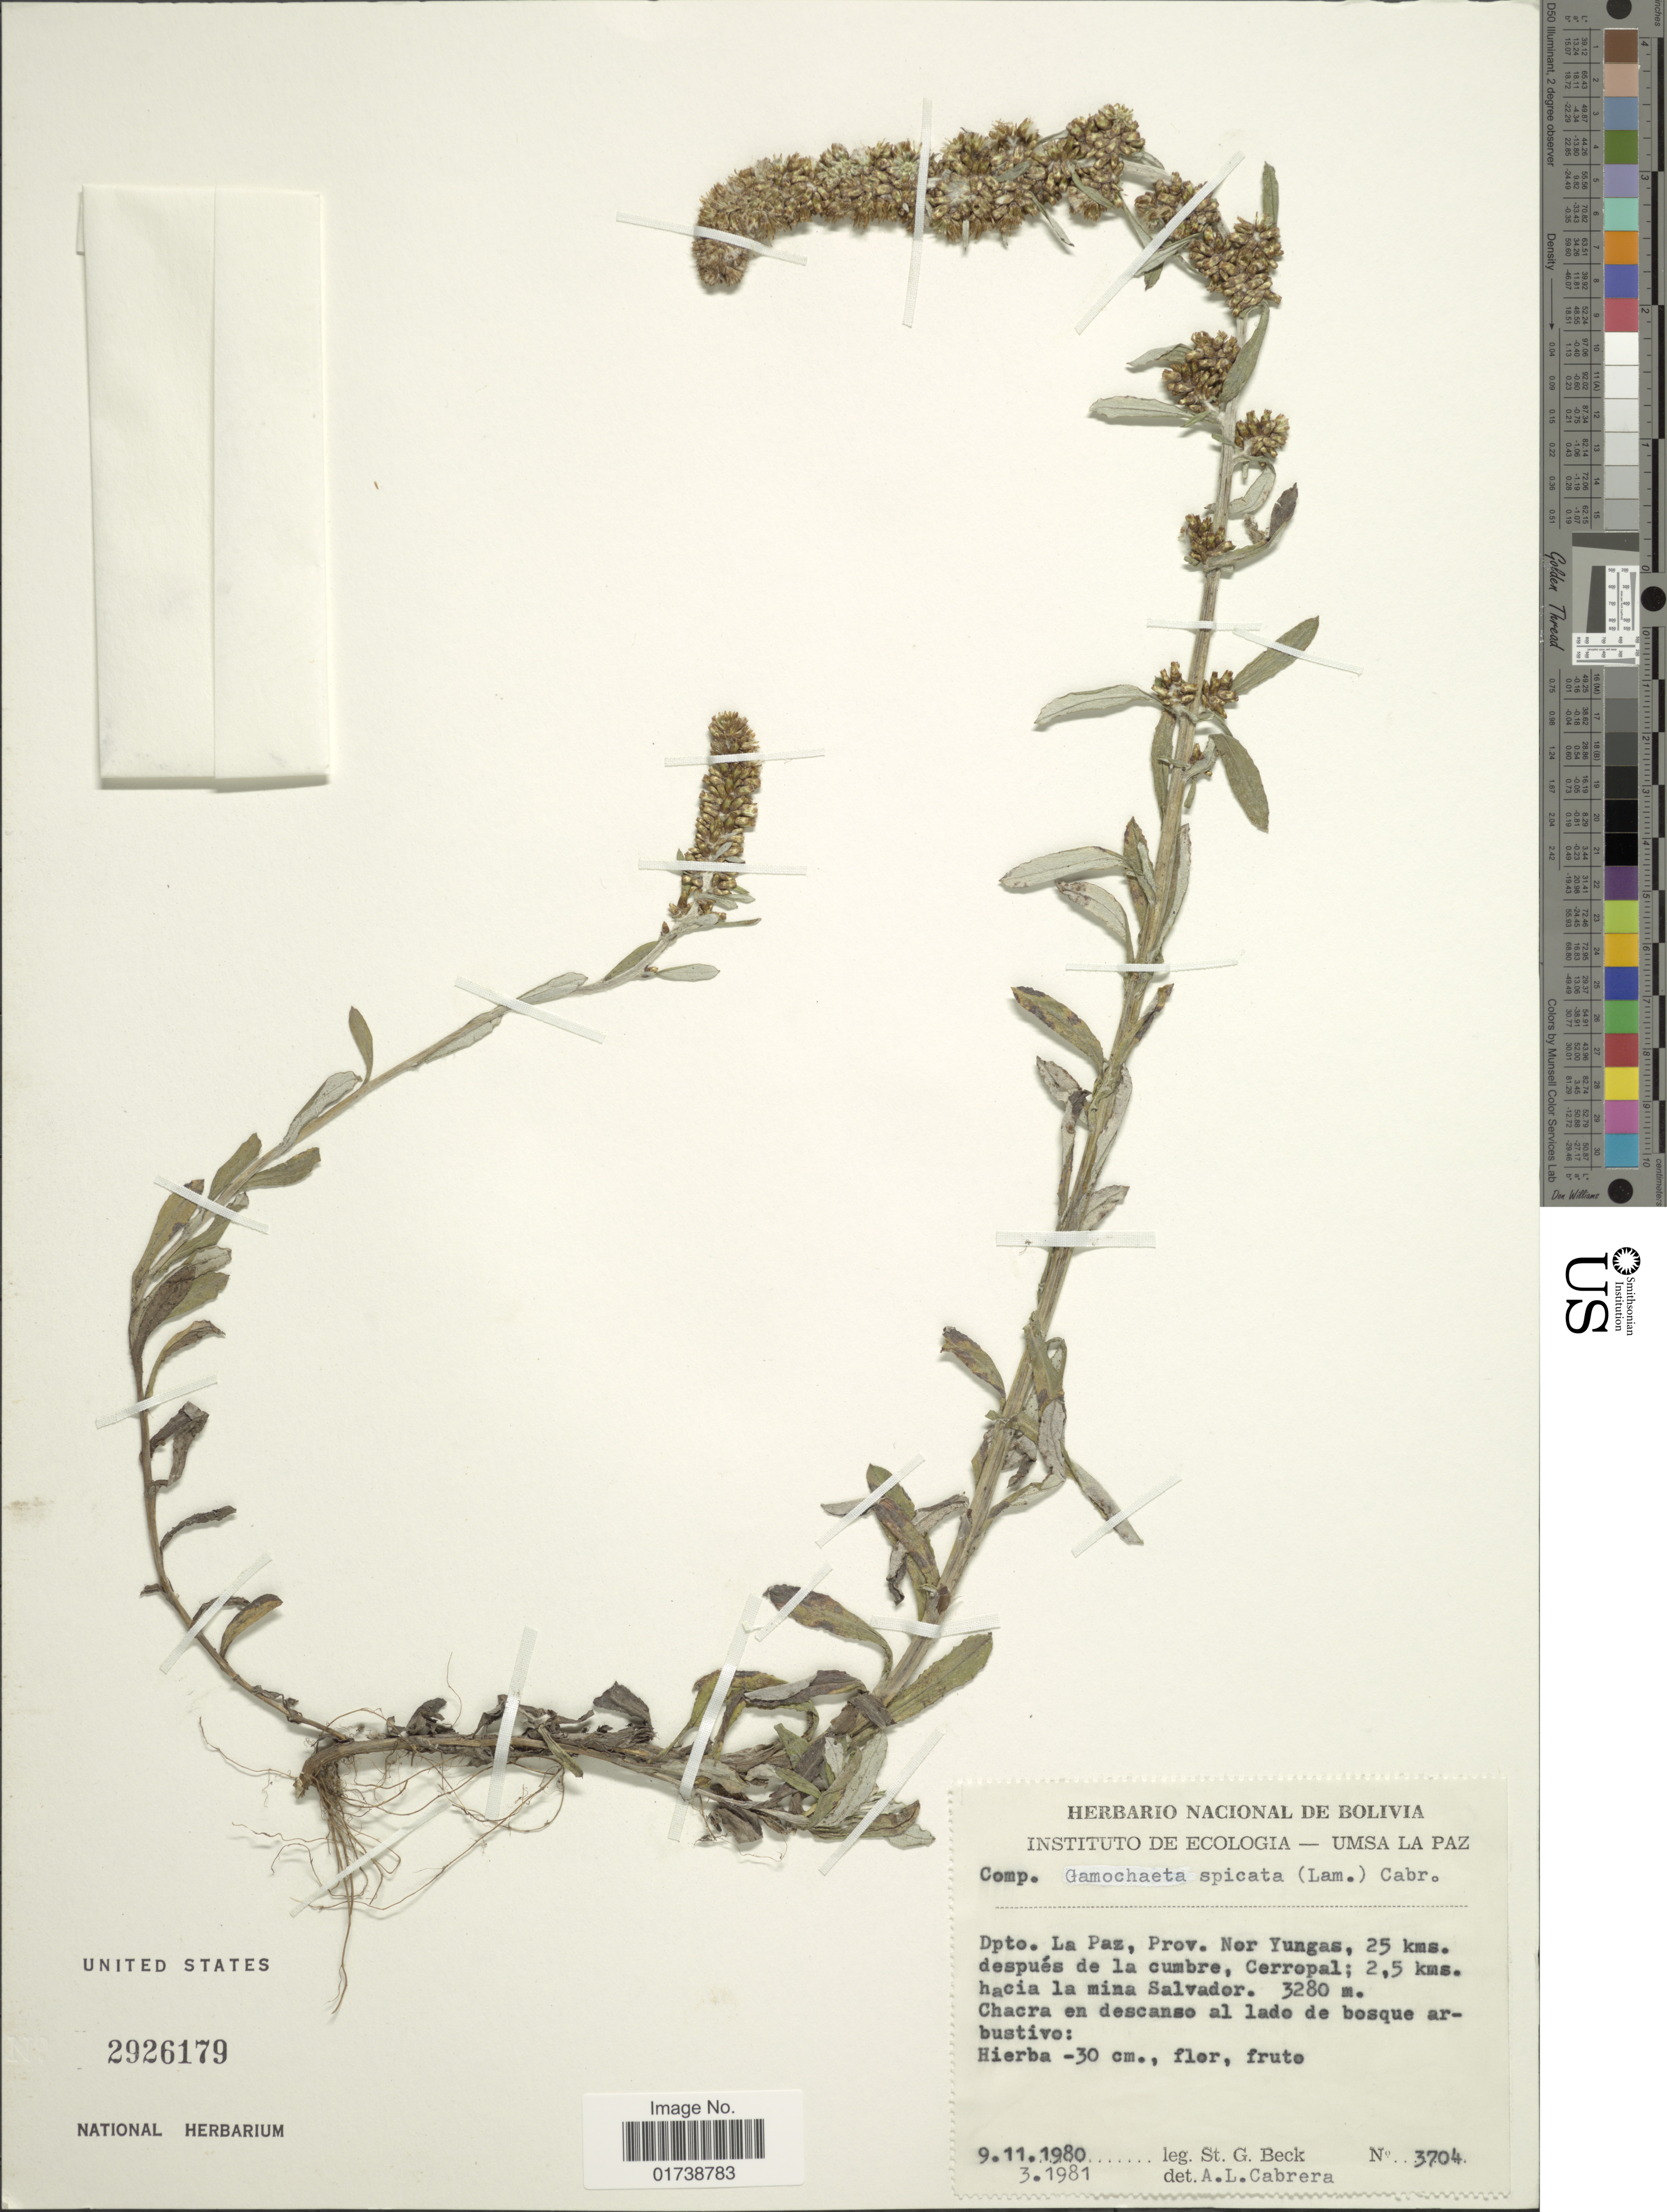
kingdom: Plantae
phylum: Tracheophyta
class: Magnoliopsida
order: Asterales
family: Asteraceae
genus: Gamochaeta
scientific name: Gamochaeta spicata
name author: (Lam.) Cabrera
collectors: S. G. Beck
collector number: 3704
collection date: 1980-11-09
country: Bolivia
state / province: La Paz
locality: Prov. Nor Yungas, 25 kms. despues de la cumbre, Cerropal; 2.5 kms. hacia la mina Salvador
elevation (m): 3280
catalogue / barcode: US 2926179